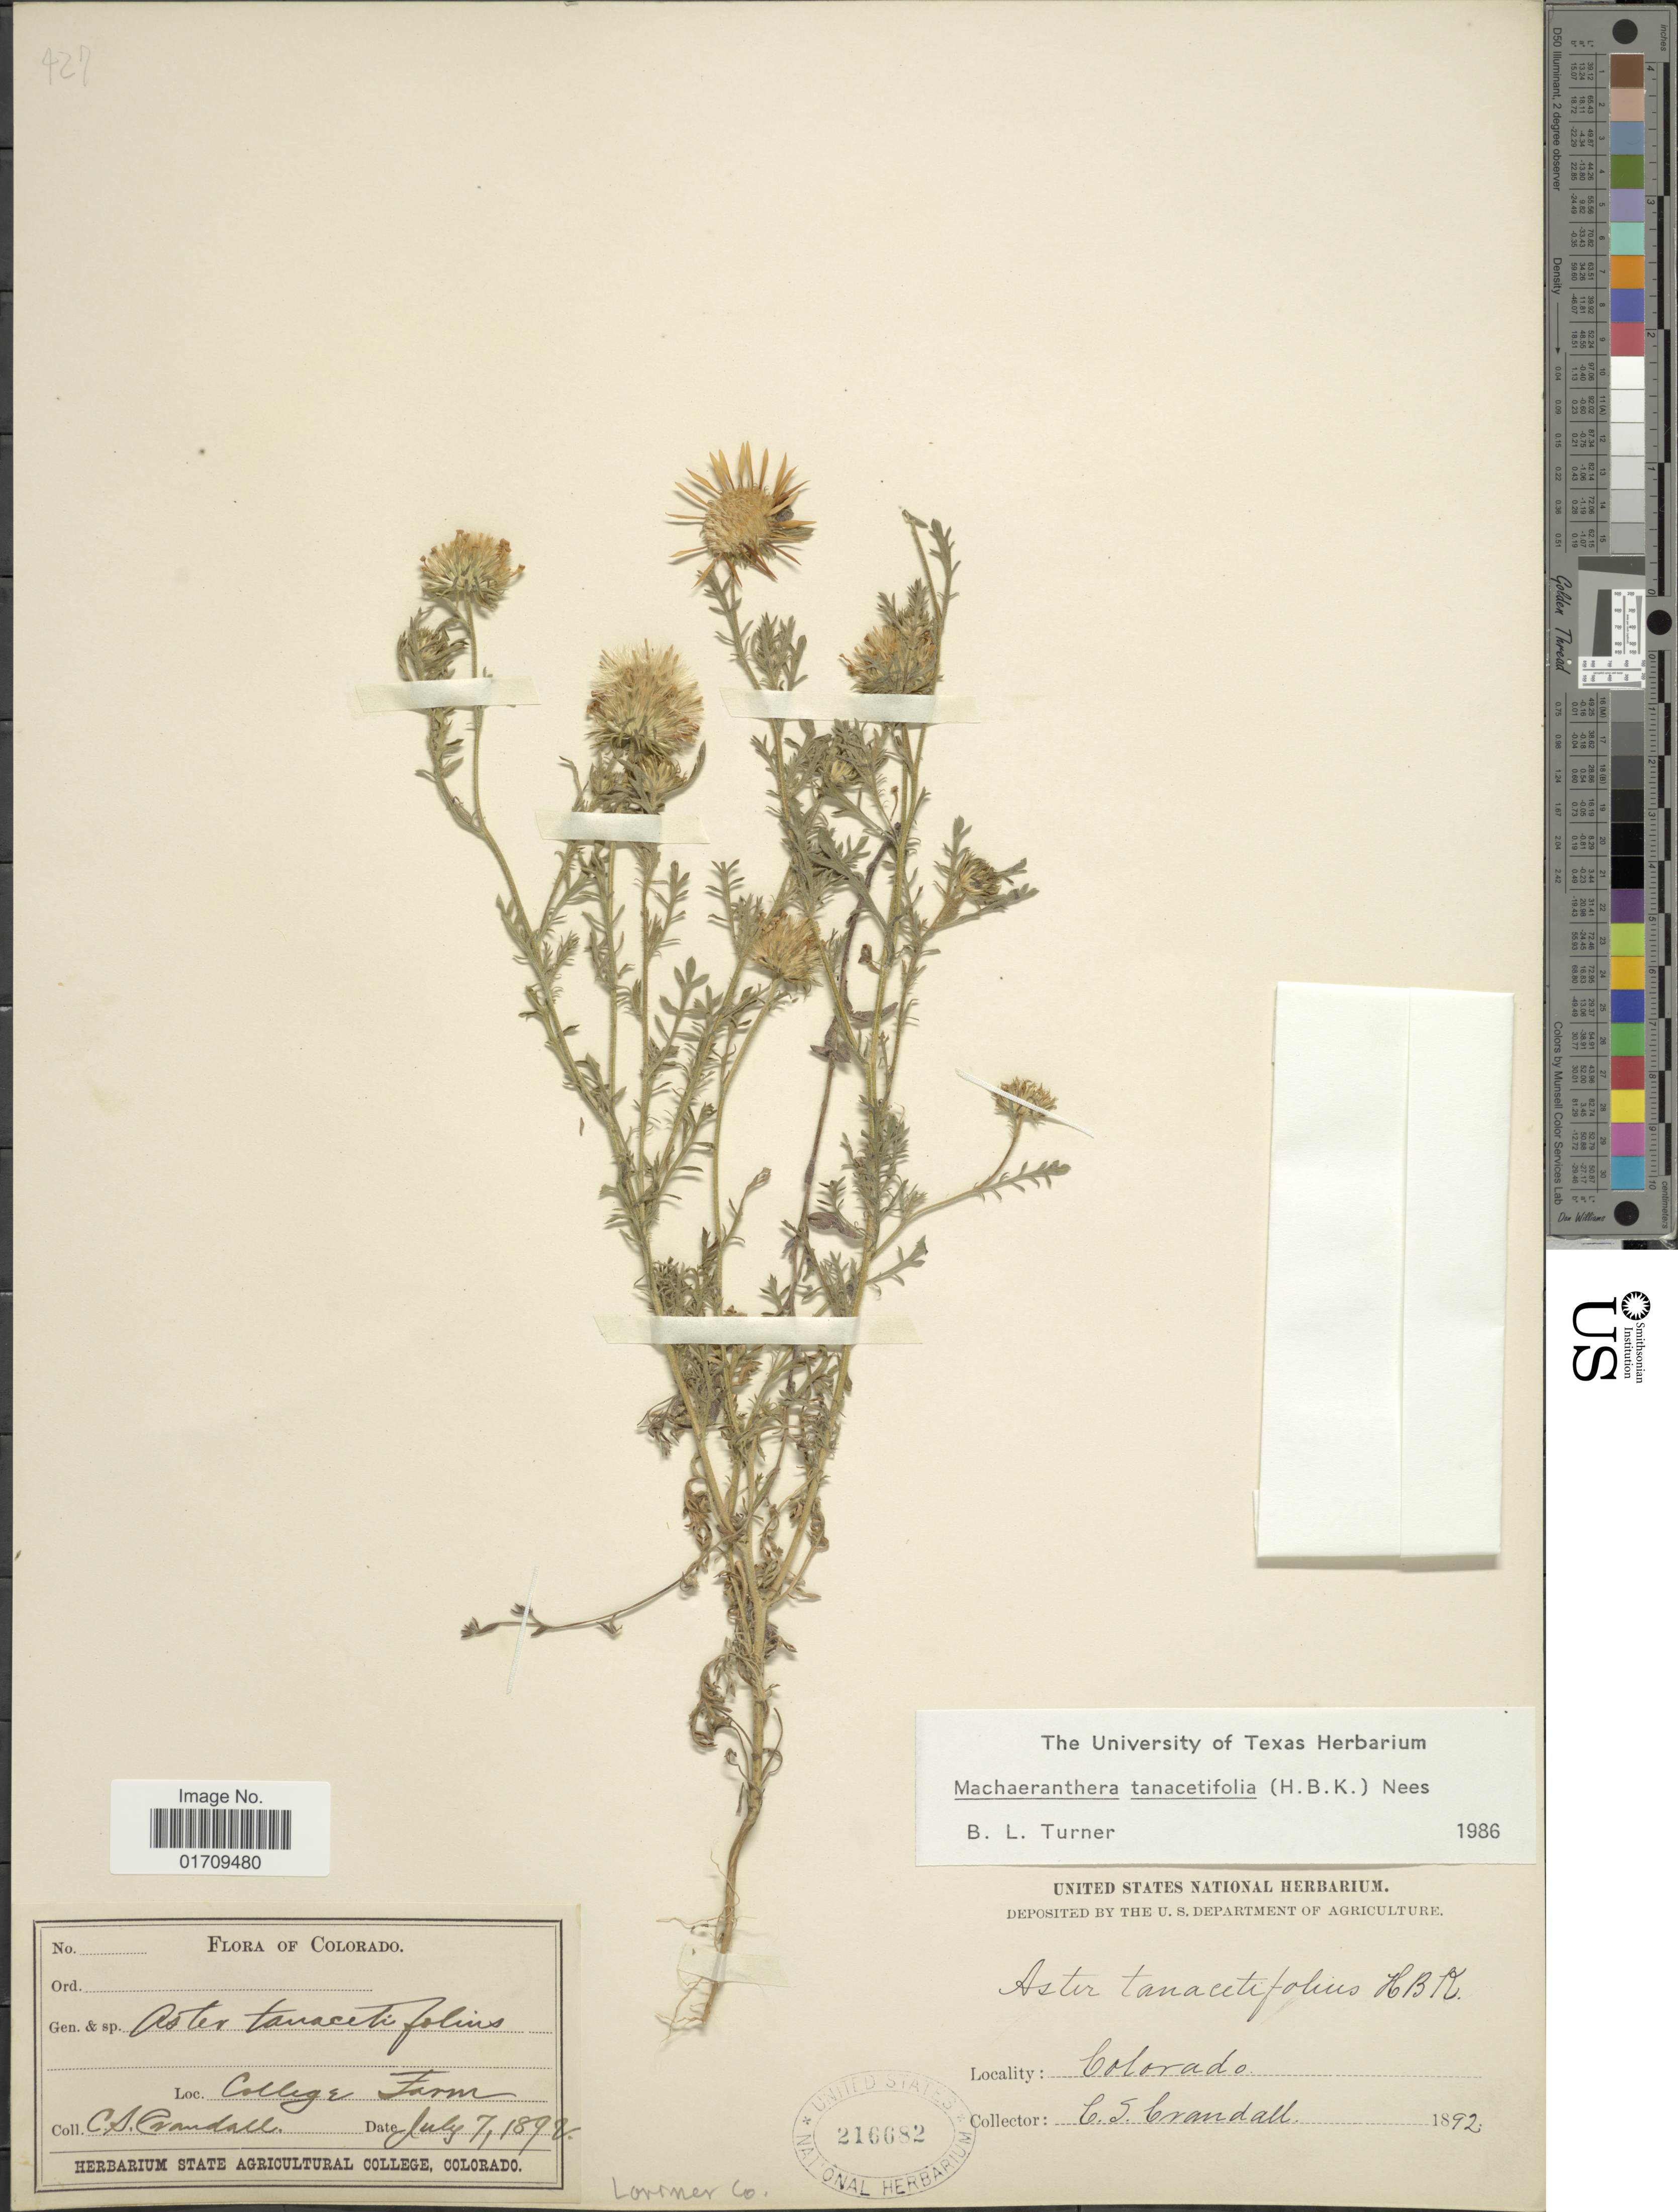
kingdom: Plantae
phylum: Tracheophyta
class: Magnoliopsida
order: Asterales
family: Asteraceae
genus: Machaeranthera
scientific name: Machaeranthera tanacetifolia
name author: (Kunth) Nees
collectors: C. Crandall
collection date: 1892-07-07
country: United States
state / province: Colorado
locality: College Farm, Larimer Co.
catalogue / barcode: US 216682